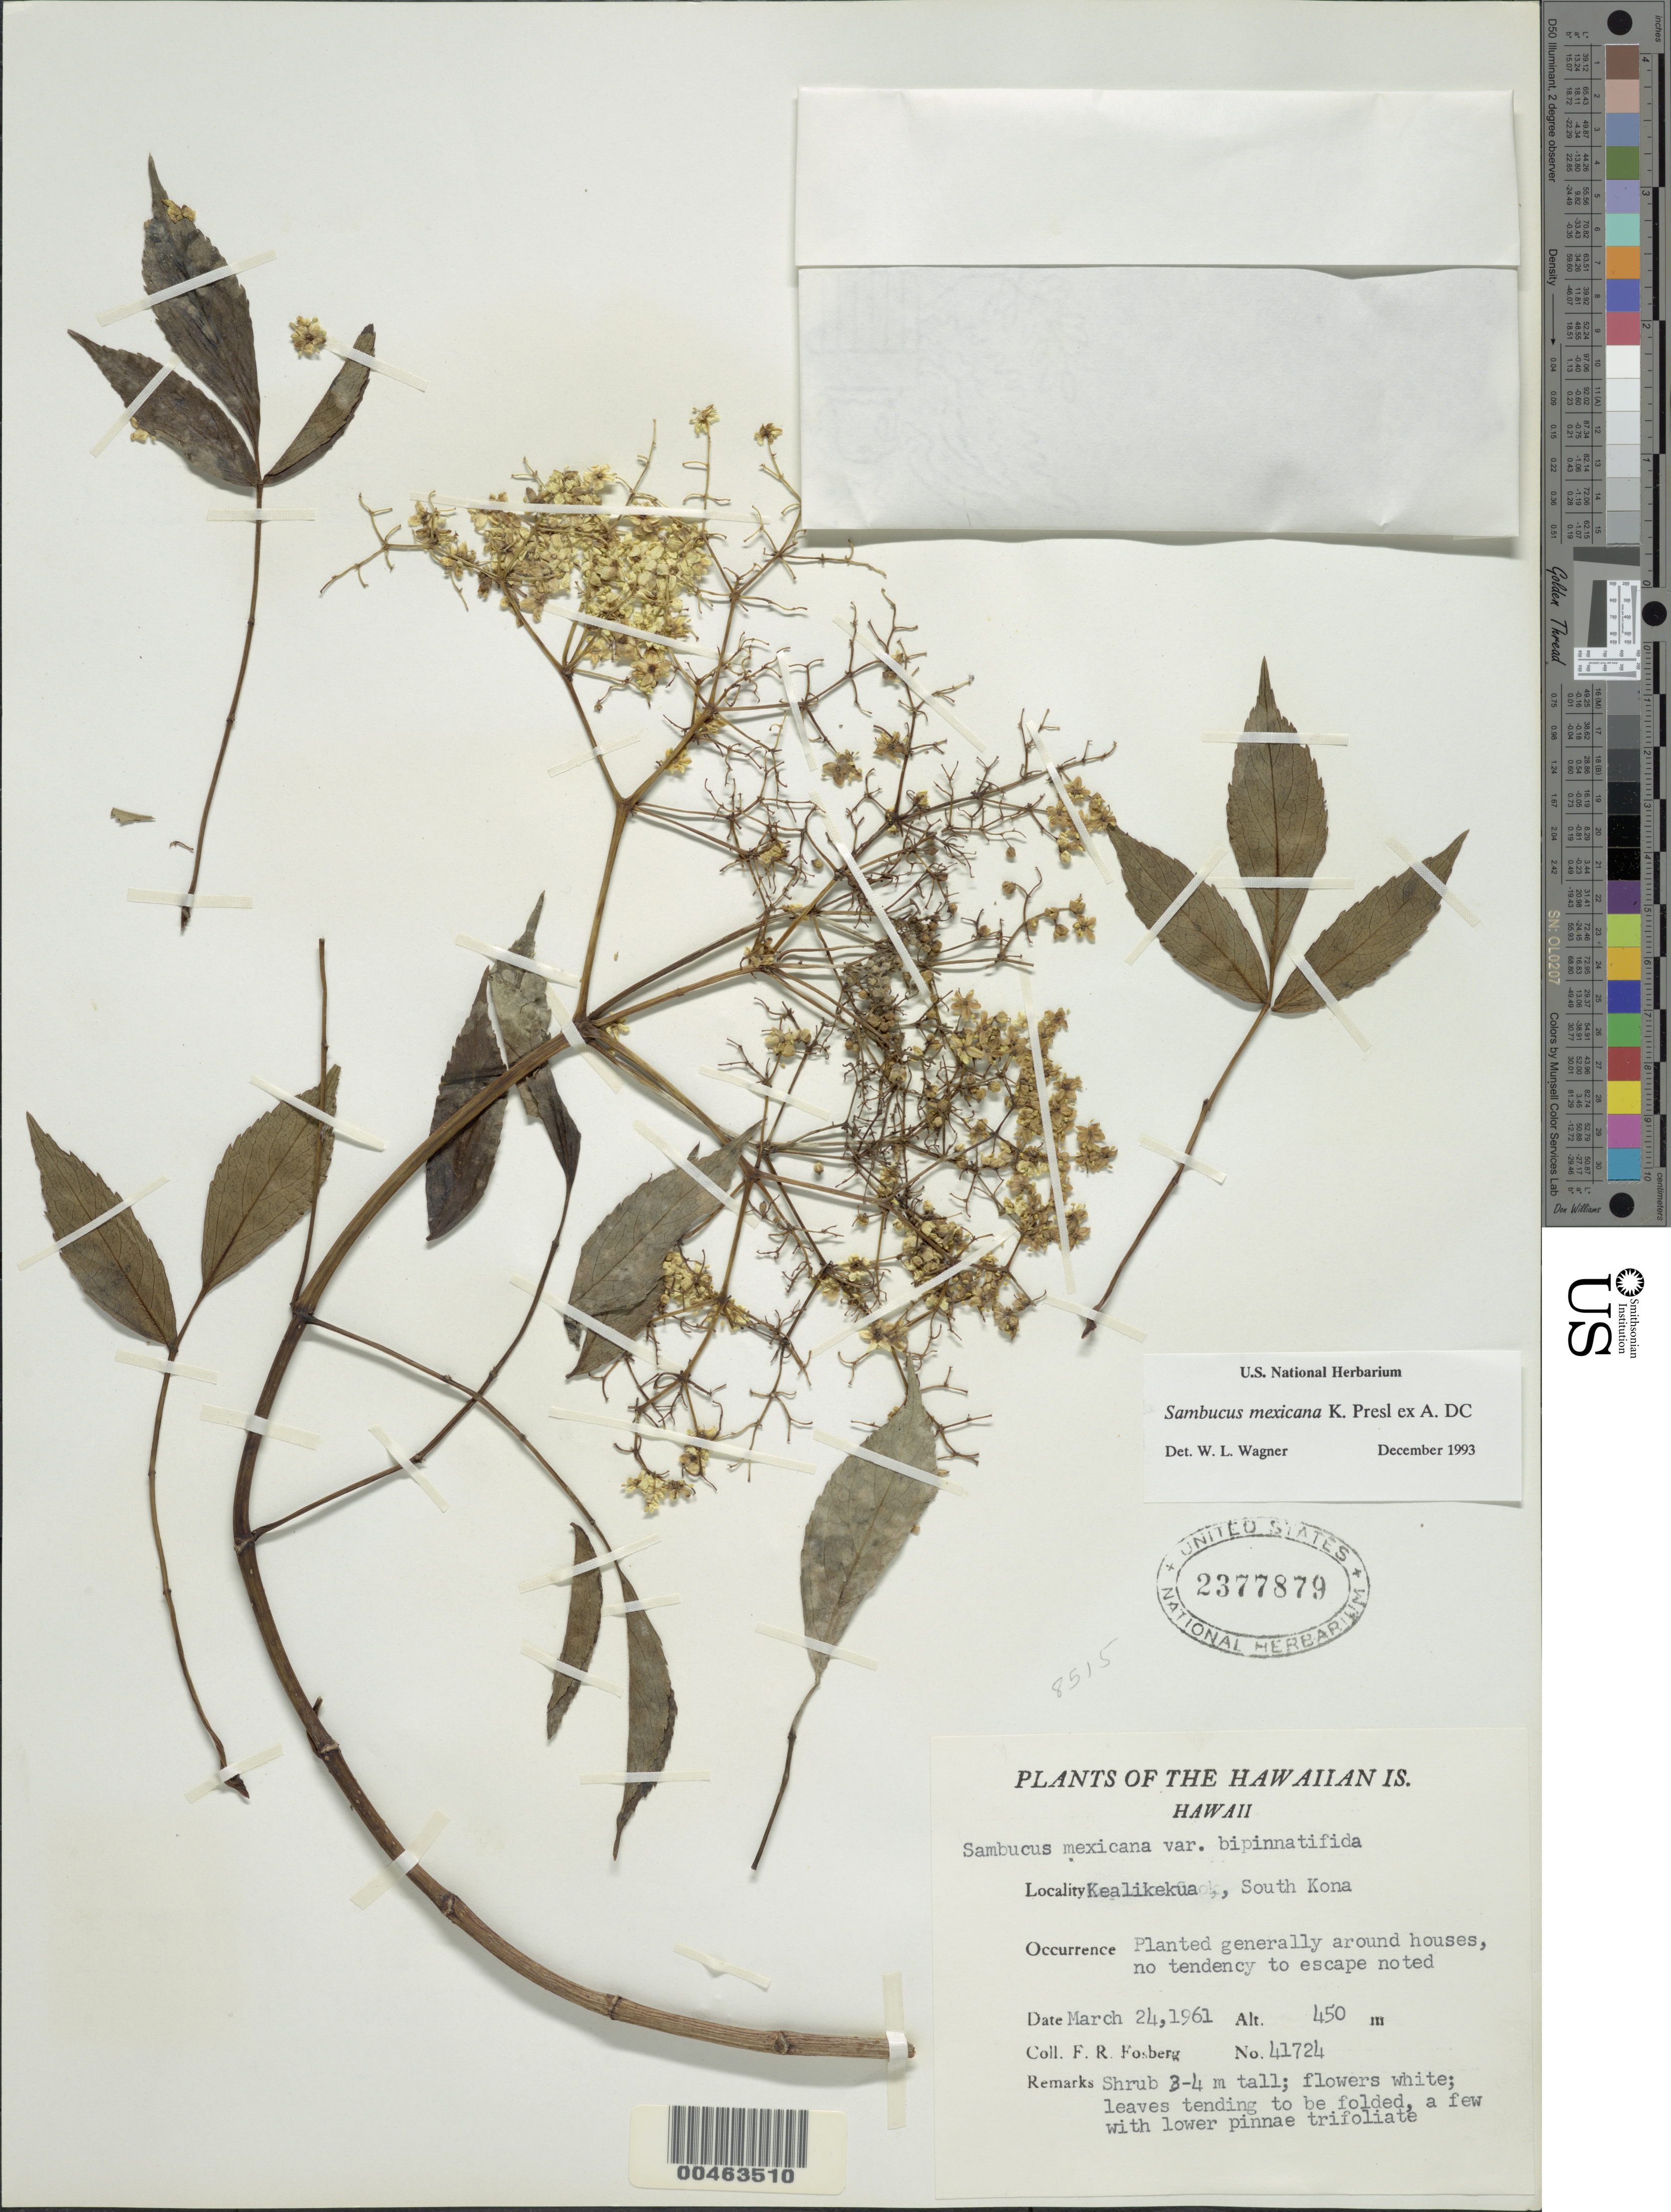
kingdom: Plantae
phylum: Tracheophyta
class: Magnoliopsida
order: Dipsacales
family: Viburnaceae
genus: Sambucus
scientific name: Sambucus canadensis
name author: L.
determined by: Whittemore, A. T.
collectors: F. R. Fosberg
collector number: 41724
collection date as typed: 24 Mar 1961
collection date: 1961-03-24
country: United States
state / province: Hawaii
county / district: Hawaii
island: Hawaii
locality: Kealikekua, South Kona. Planted around houses.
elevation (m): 450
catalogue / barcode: US 2377879-2